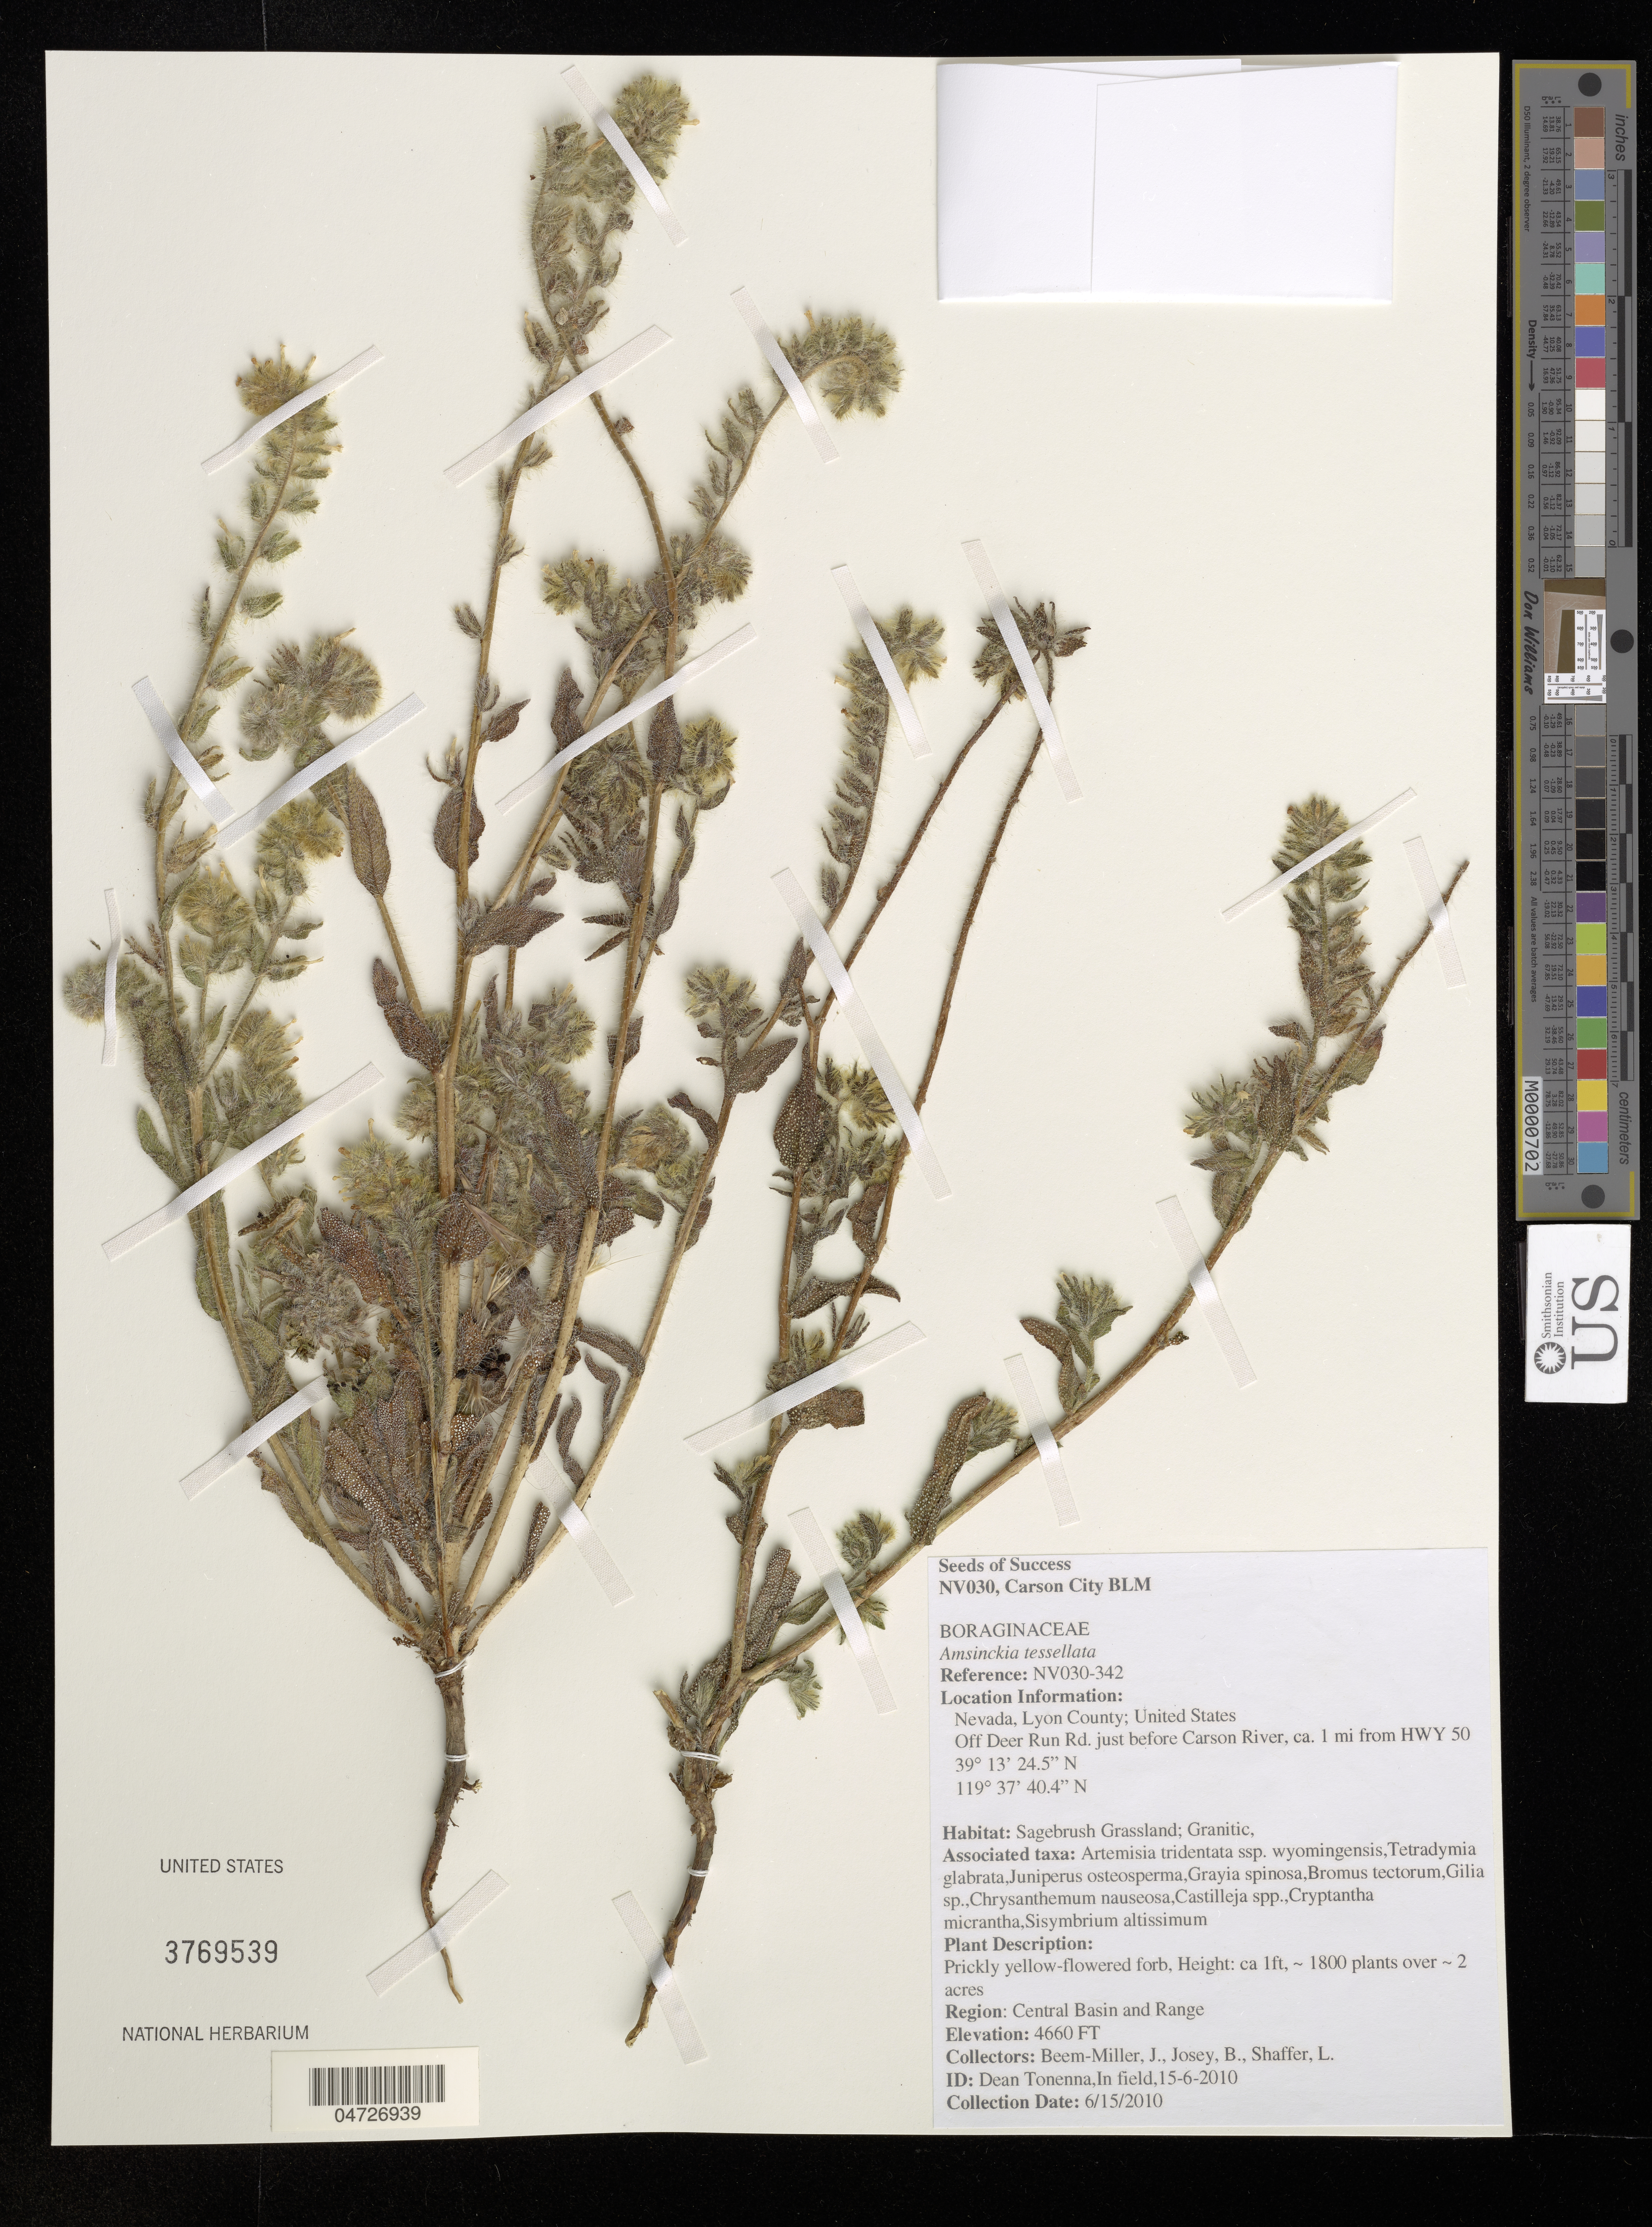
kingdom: Plantae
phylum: Tracheophyta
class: Magnoliopsida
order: Boraginales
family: Boraginaceae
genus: Amsinckia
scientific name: Amsinckia tessellata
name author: A. Gray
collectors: J. Beem-Miller, B. Josey & L. Shaffer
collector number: NV030-342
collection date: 2010-06-15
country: United States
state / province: Nevada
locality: Lyon County. Off Deer Run Rd. just before Carson River, ca. 1 mi from HWY 50.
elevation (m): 1420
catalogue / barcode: US 3769539